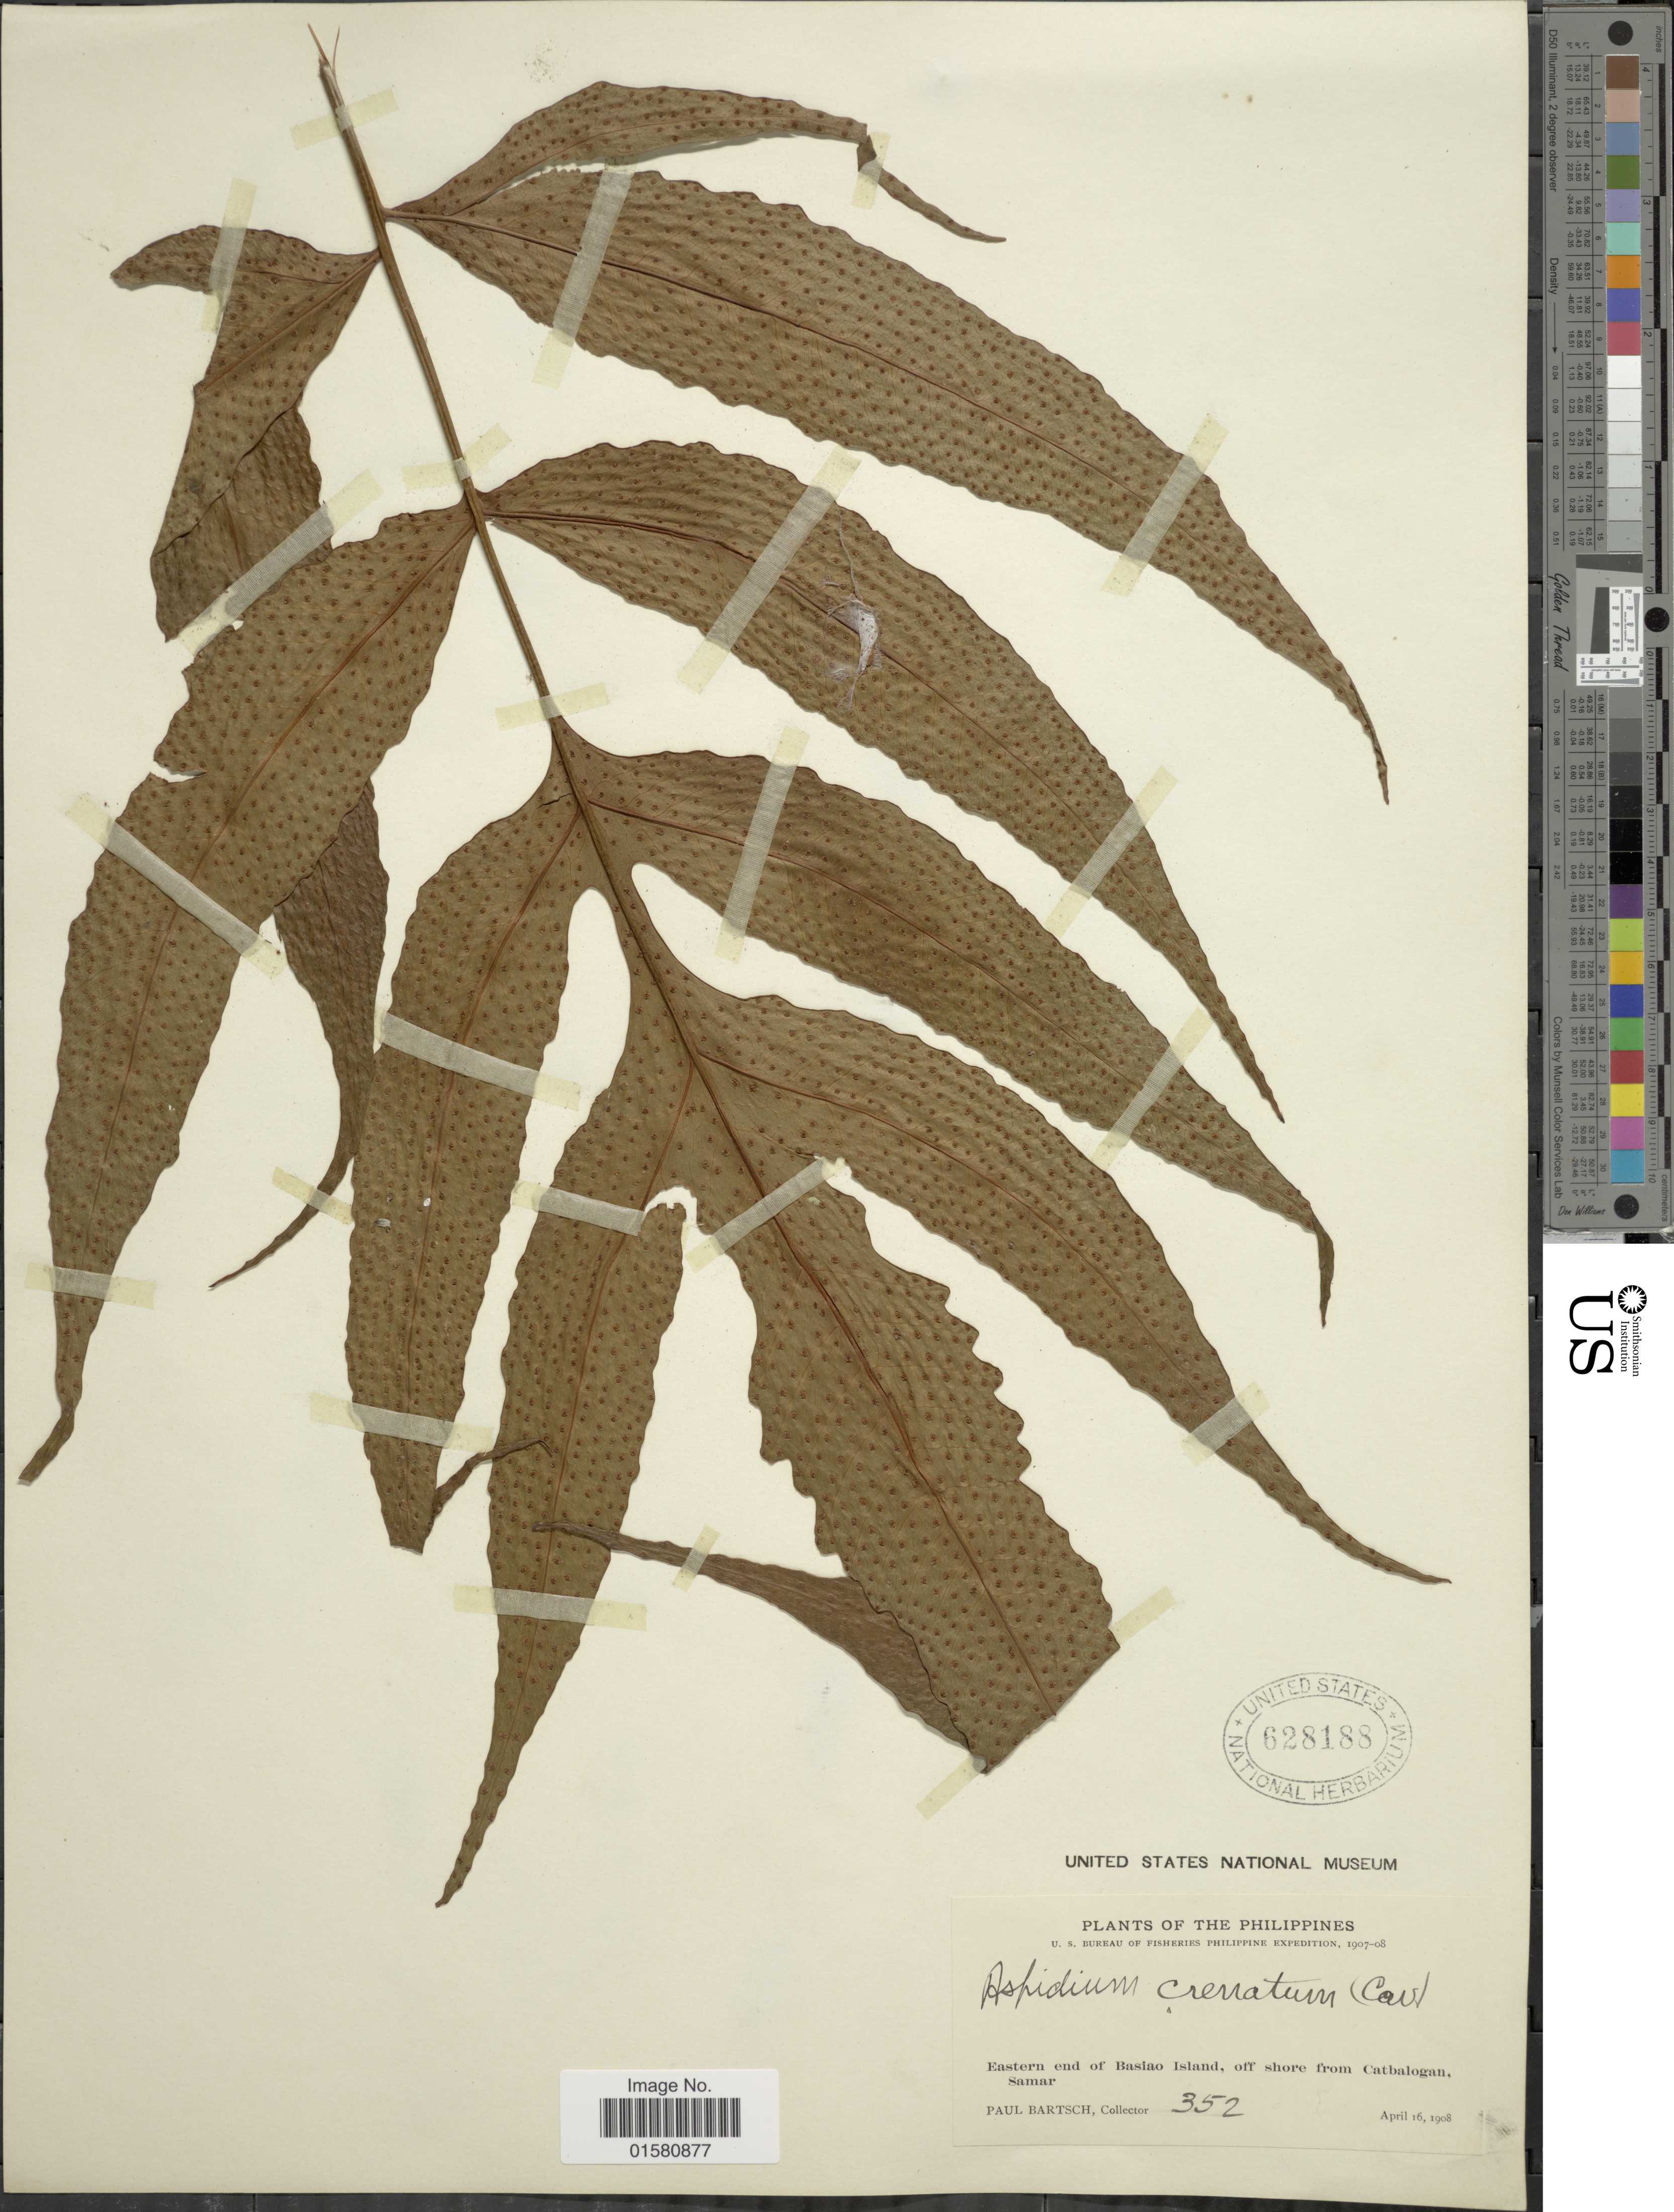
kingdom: Plantae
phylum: Tracheophyta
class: Polypodiopsida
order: Polypodiales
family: Tectariaceae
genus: Tectaria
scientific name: Tectaria crenata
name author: Cav.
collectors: P. Bartsch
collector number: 352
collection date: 1908-04-16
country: Philippines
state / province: Eastern Visayas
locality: Eastern end of Basiao Island, off shore from Catbalogan Samar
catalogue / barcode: US 628188